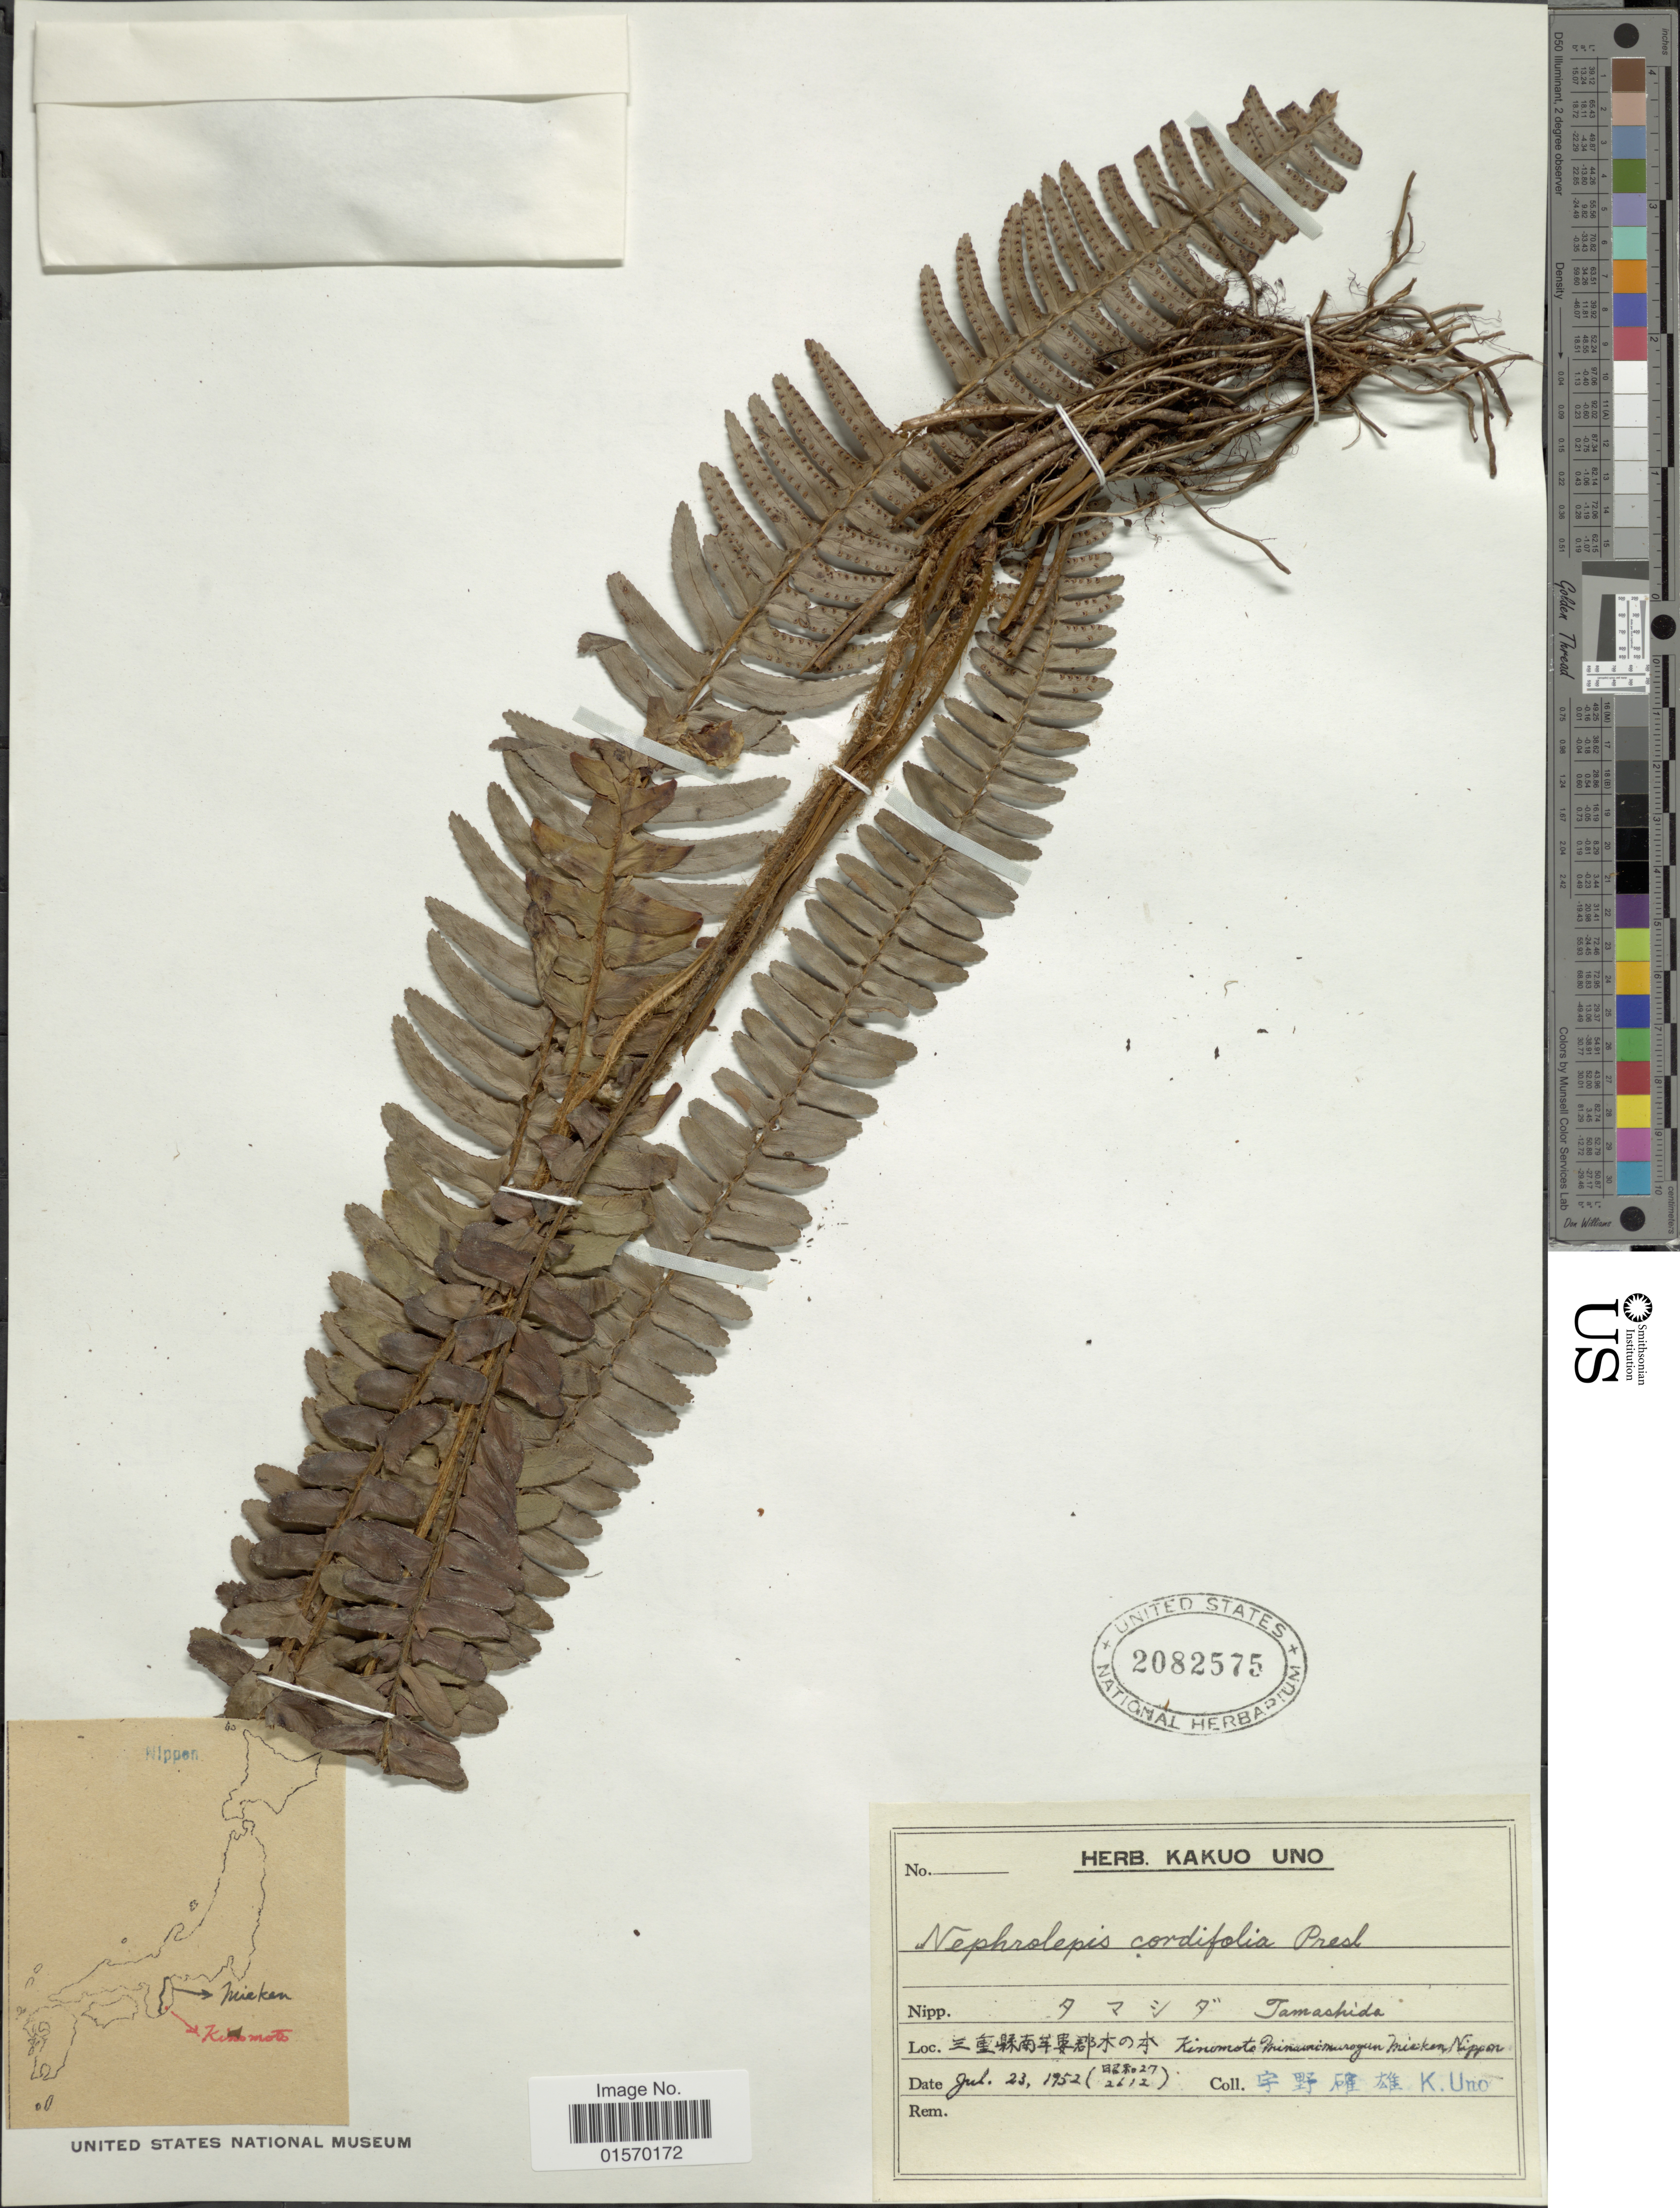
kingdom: Plantae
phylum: Tracheophyta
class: Polypodiopsida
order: Polypodiales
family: Nephrolepidaceae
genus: Nephrolepis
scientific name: Nephrolepis cordifolia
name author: (L.) C. Presl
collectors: K. Uno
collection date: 1952-07-23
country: Japan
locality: Kinomoto Pninaunimurogun Mieken Nippon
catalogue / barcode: US 2082575